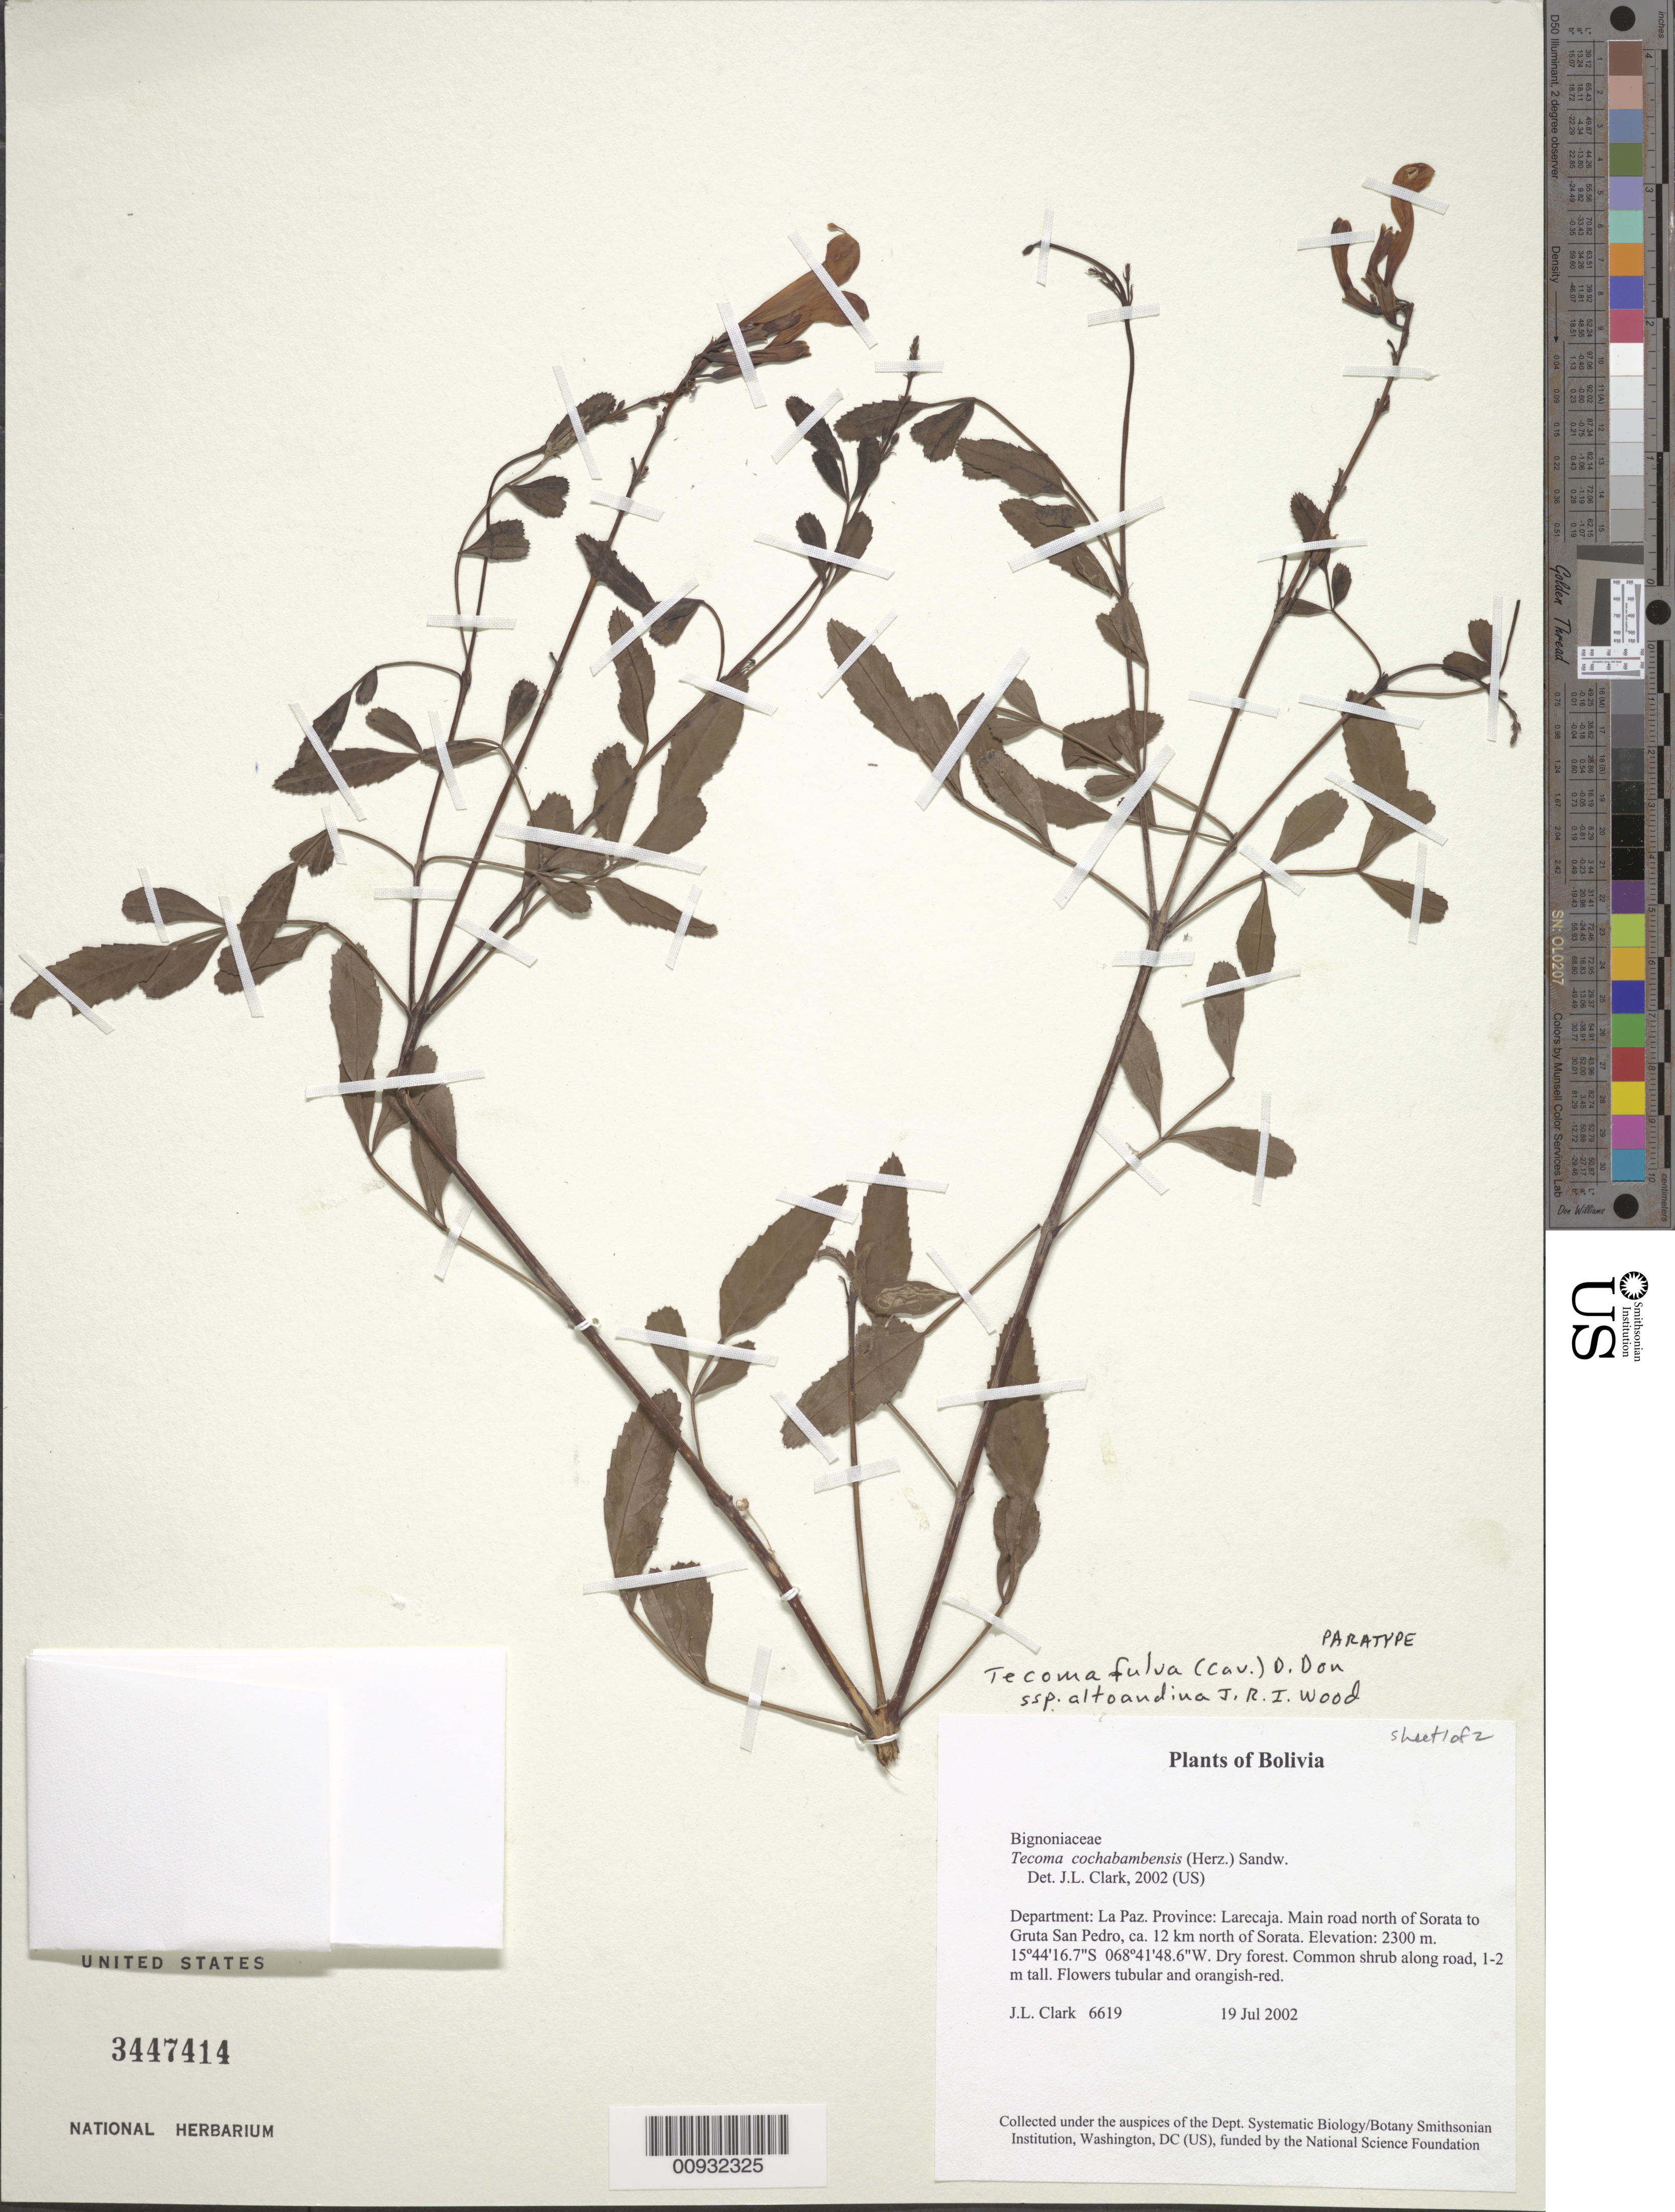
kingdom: Plantae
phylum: Tracheophyta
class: Magnoliopsida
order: Lamiales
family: Bignoniaceae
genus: Tecoma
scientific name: Tecoma fulva subsp. altoandina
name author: J.R.I. Wood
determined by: Clark, J. L., (SEL), The Marie Selby Botanical Garden (UNITED STATES)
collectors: J. L. Clark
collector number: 06619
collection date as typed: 19 Jul 2002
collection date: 2002-07-19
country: Bolivia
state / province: La Paz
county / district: Larecaja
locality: Main road north of Sorata to Gruta San Pedro, ca. 12 km north of Sorata.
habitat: Dry forest.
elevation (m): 2300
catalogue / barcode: US 3447414